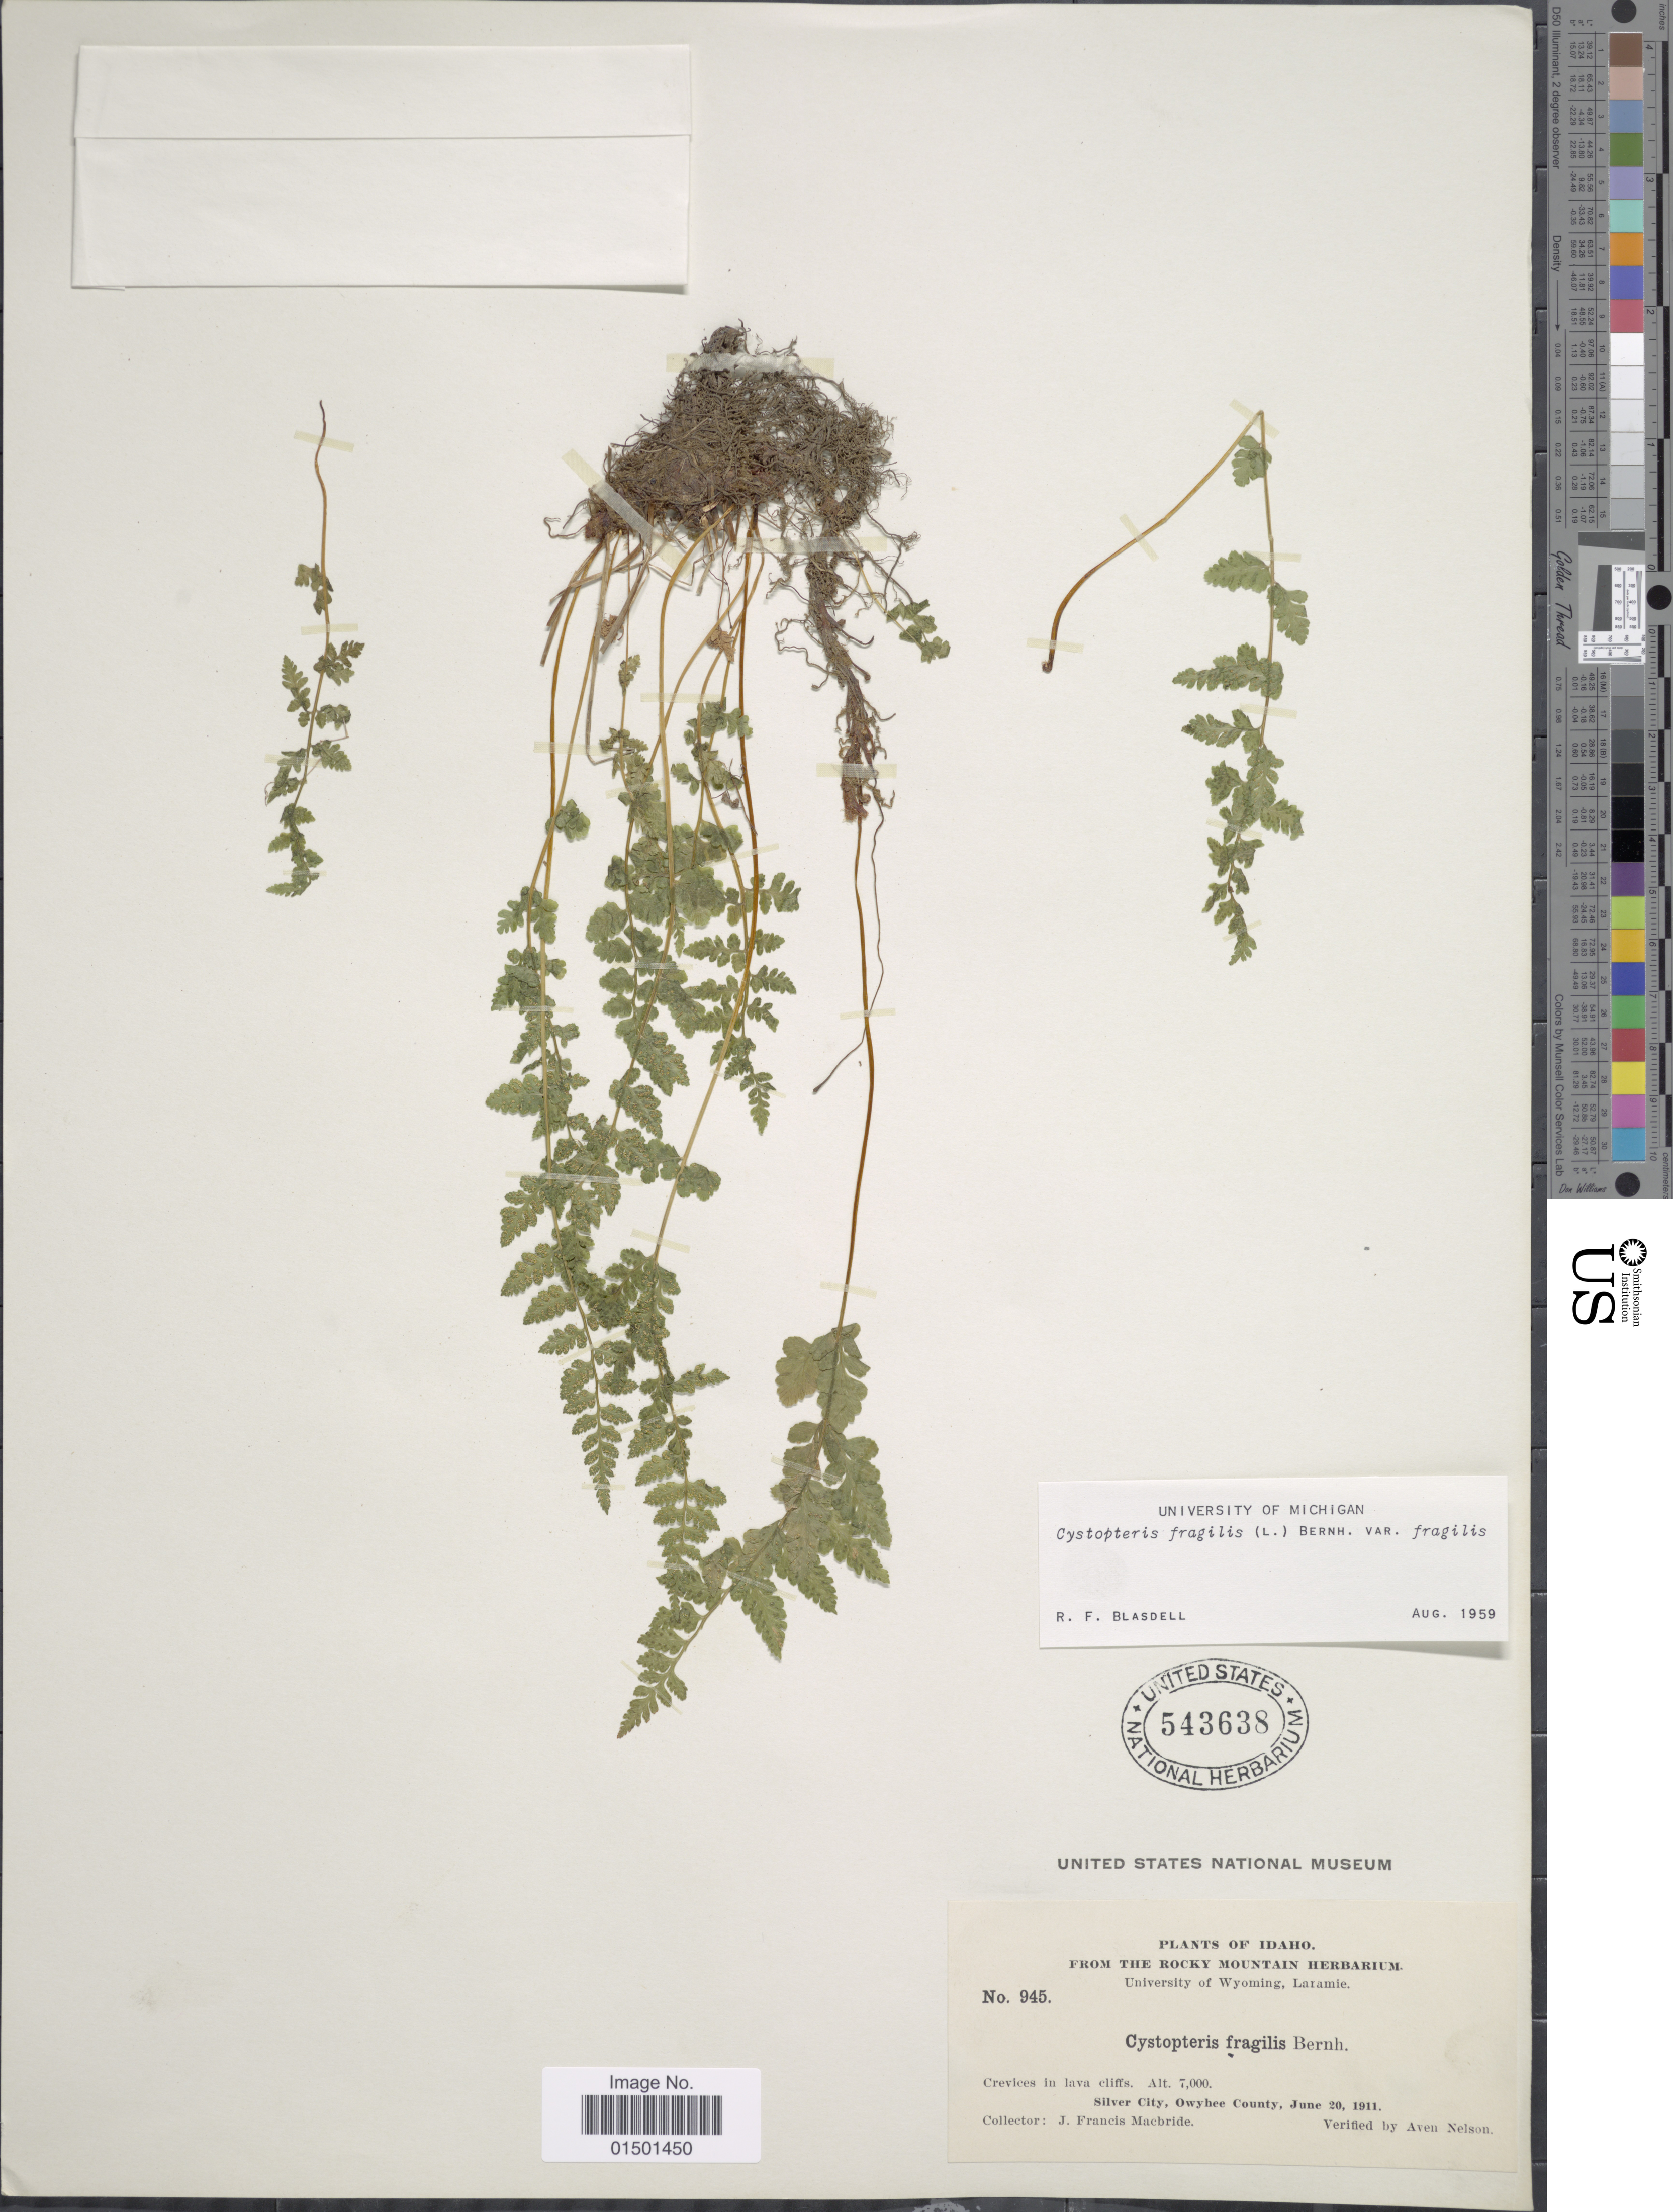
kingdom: Plantae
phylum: Tracheophyta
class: Polypodiopsida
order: Polypodiales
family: Cystopteridaceae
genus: Cystopteris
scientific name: Cystopteris fragilis var. fragilis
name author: (L.) Bernh.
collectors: J. F. Macbride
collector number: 945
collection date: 1911-06-20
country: United States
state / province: Idaho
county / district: Owyhee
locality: Crevices in lava cliffs. Silver City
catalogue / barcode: US 543638